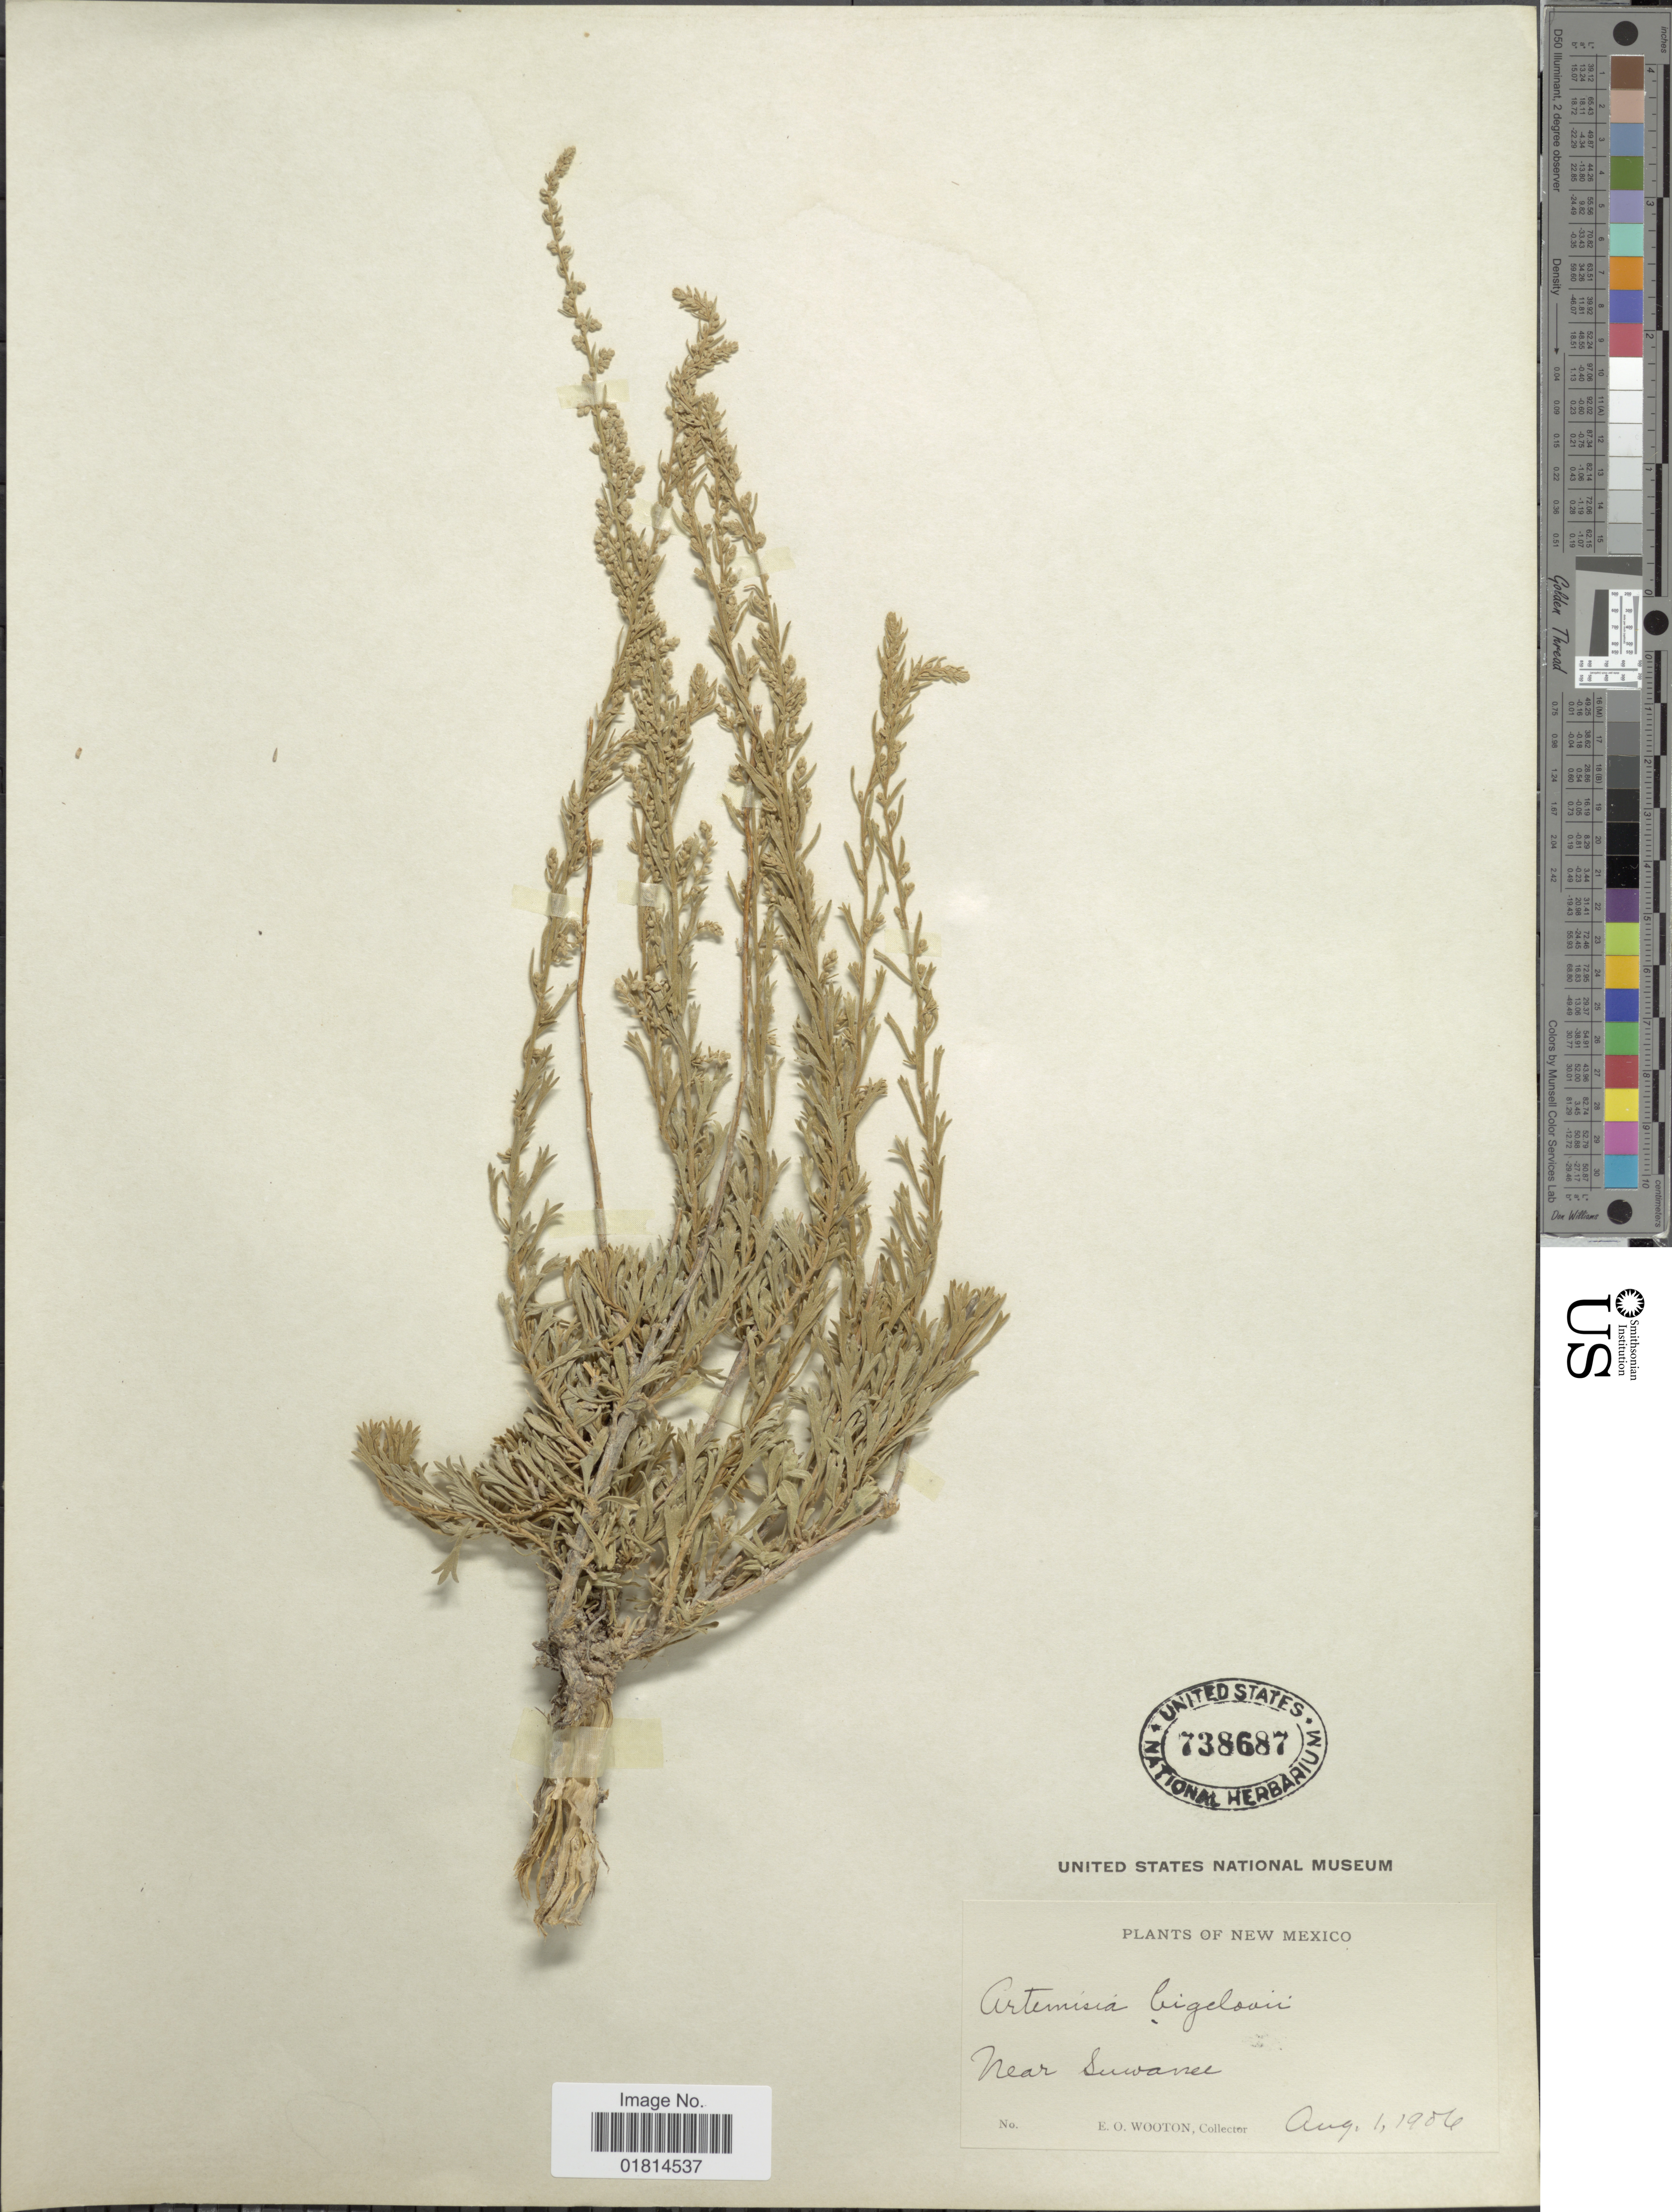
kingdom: Plantae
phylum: Tracheophyta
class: Magnoliopsida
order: Asterales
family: Asteraceae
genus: Artemisia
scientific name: Artemisia bigelovii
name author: A. Gray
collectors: E. O. Wooton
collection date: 1906-08-01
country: United States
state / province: New Mexico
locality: Near Suwanee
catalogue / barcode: US 738687